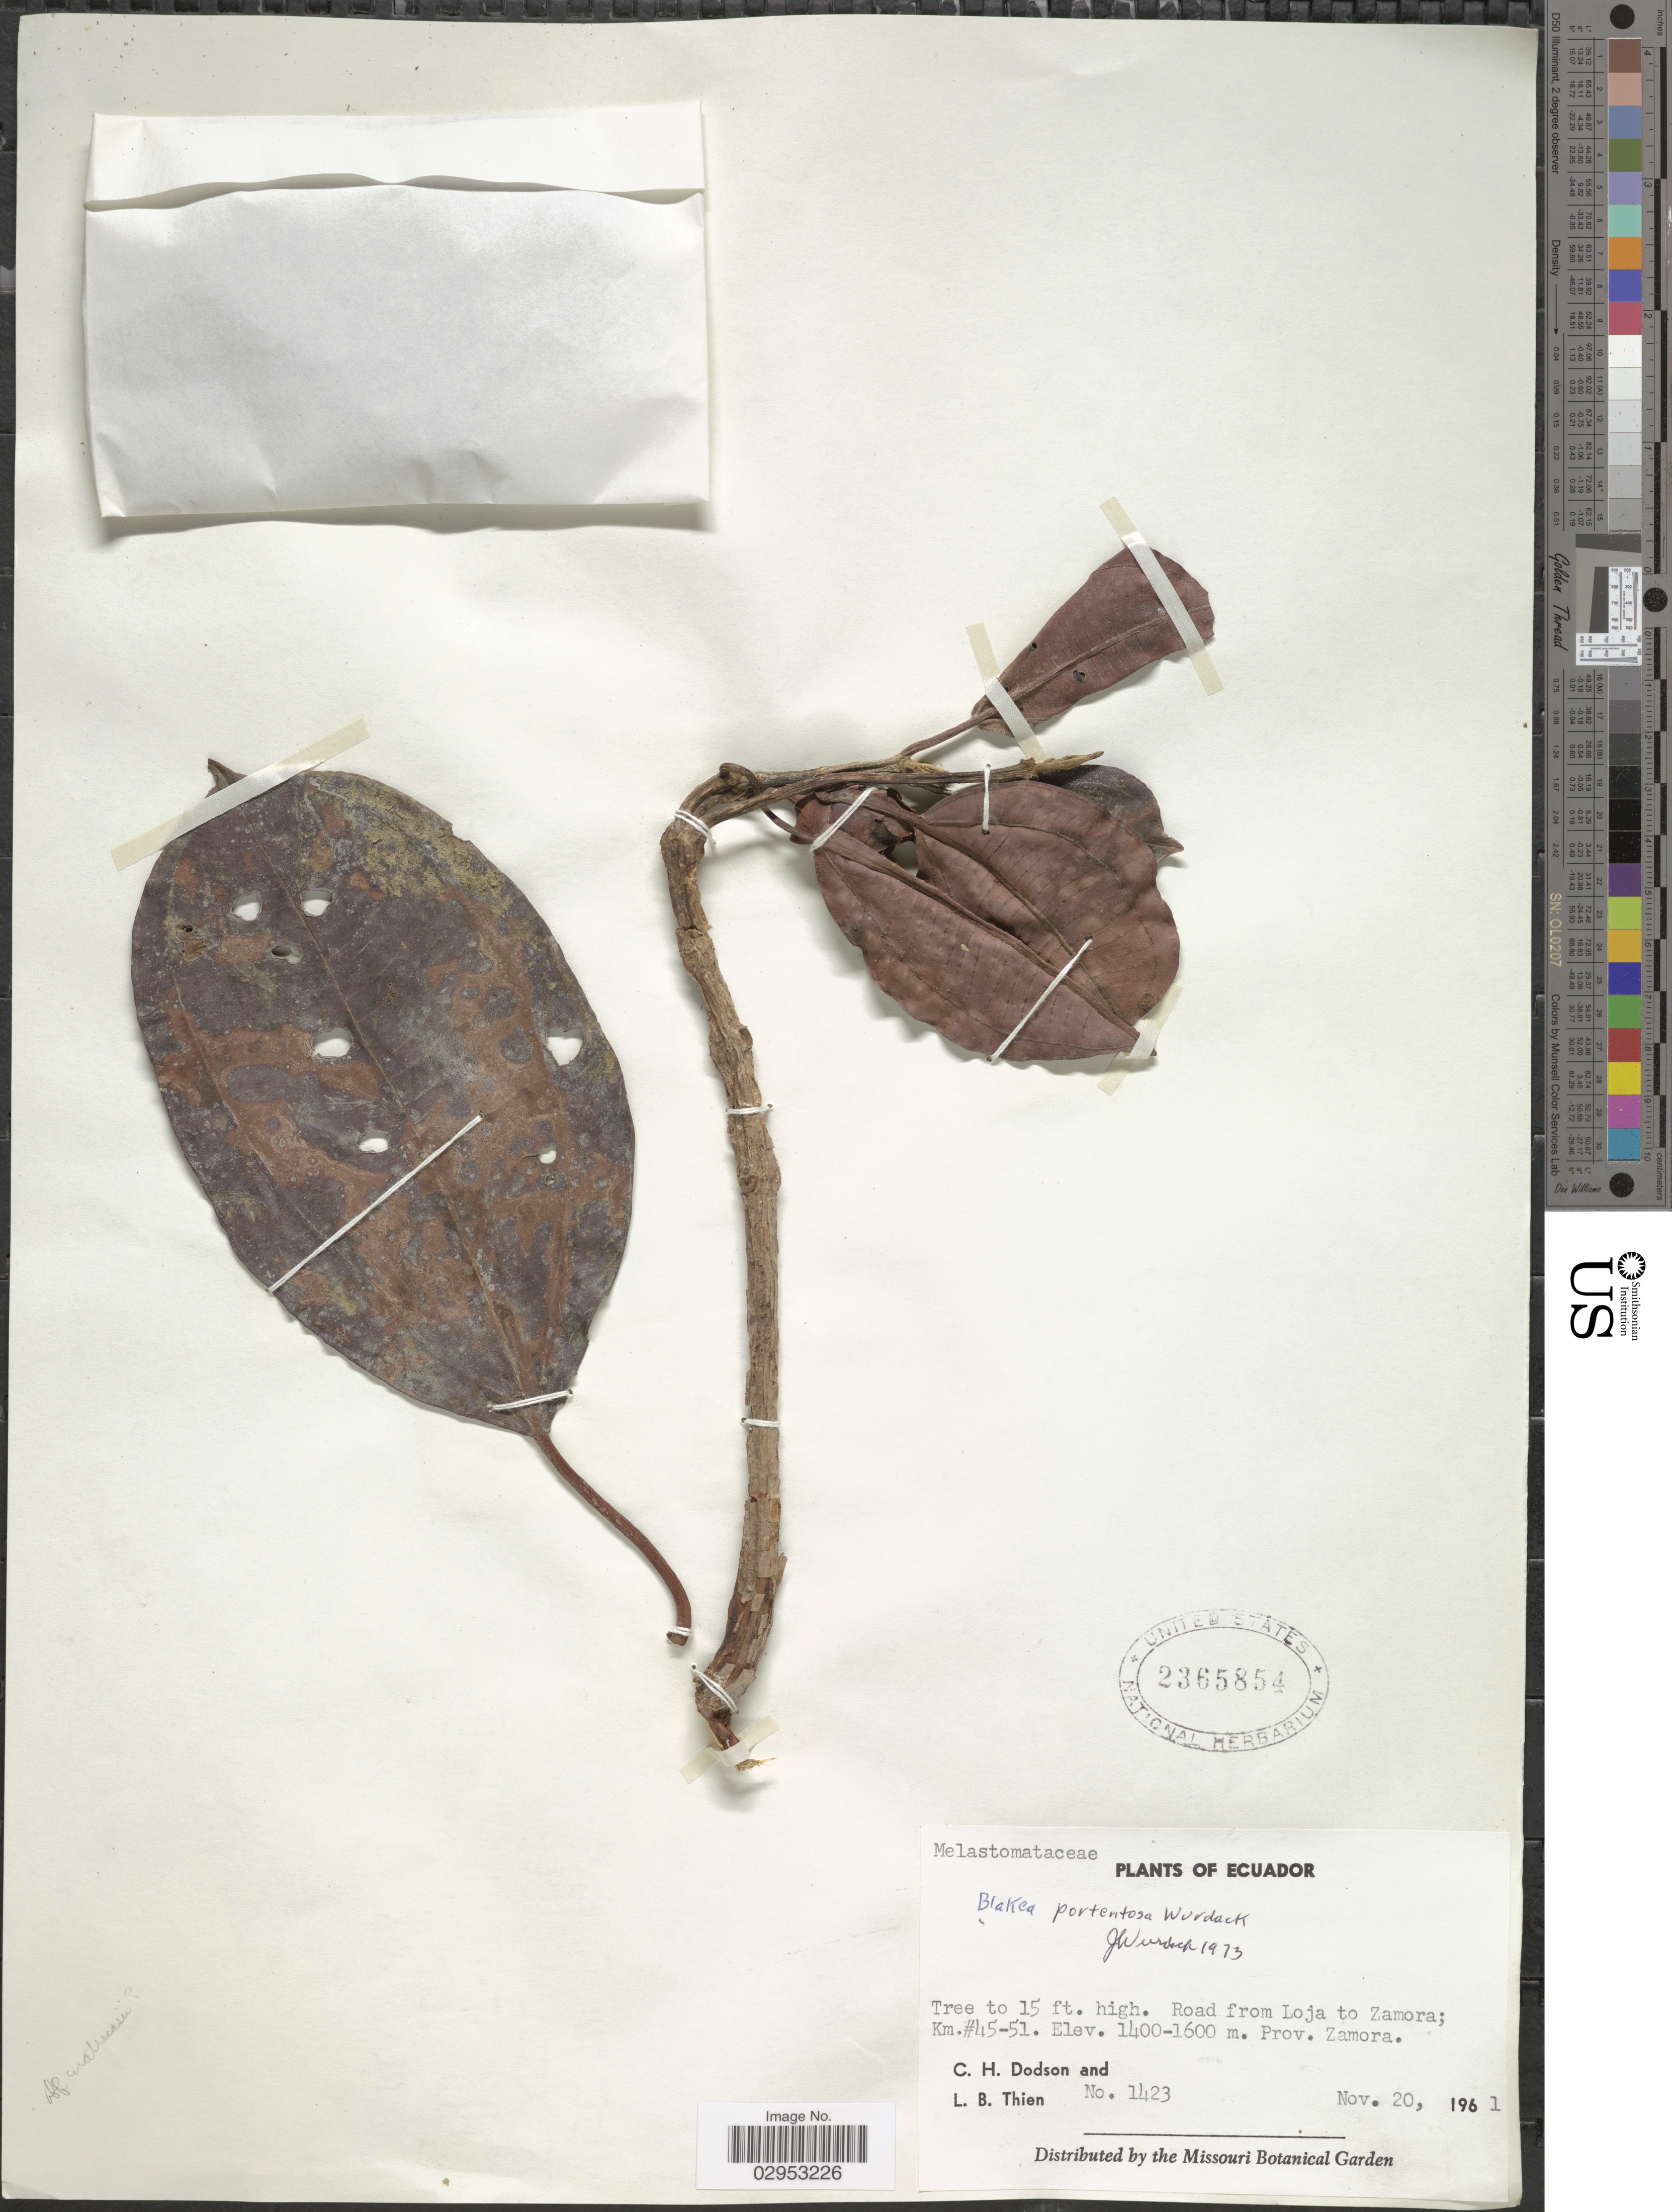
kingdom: Plantae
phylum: Tracheophyta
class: Magnoliopsida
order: Myrtales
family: Melastomataceae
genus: Blakea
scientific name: Blakea portentosa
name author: Wurdack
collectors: C. H. Dodson & L. Thien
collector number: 1423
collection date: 1961-11-20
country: Ecuador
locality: Road from Loja to Zamora; Km. #45-51. Prov. Zamora.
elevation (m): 1400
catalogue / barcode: US 2365854